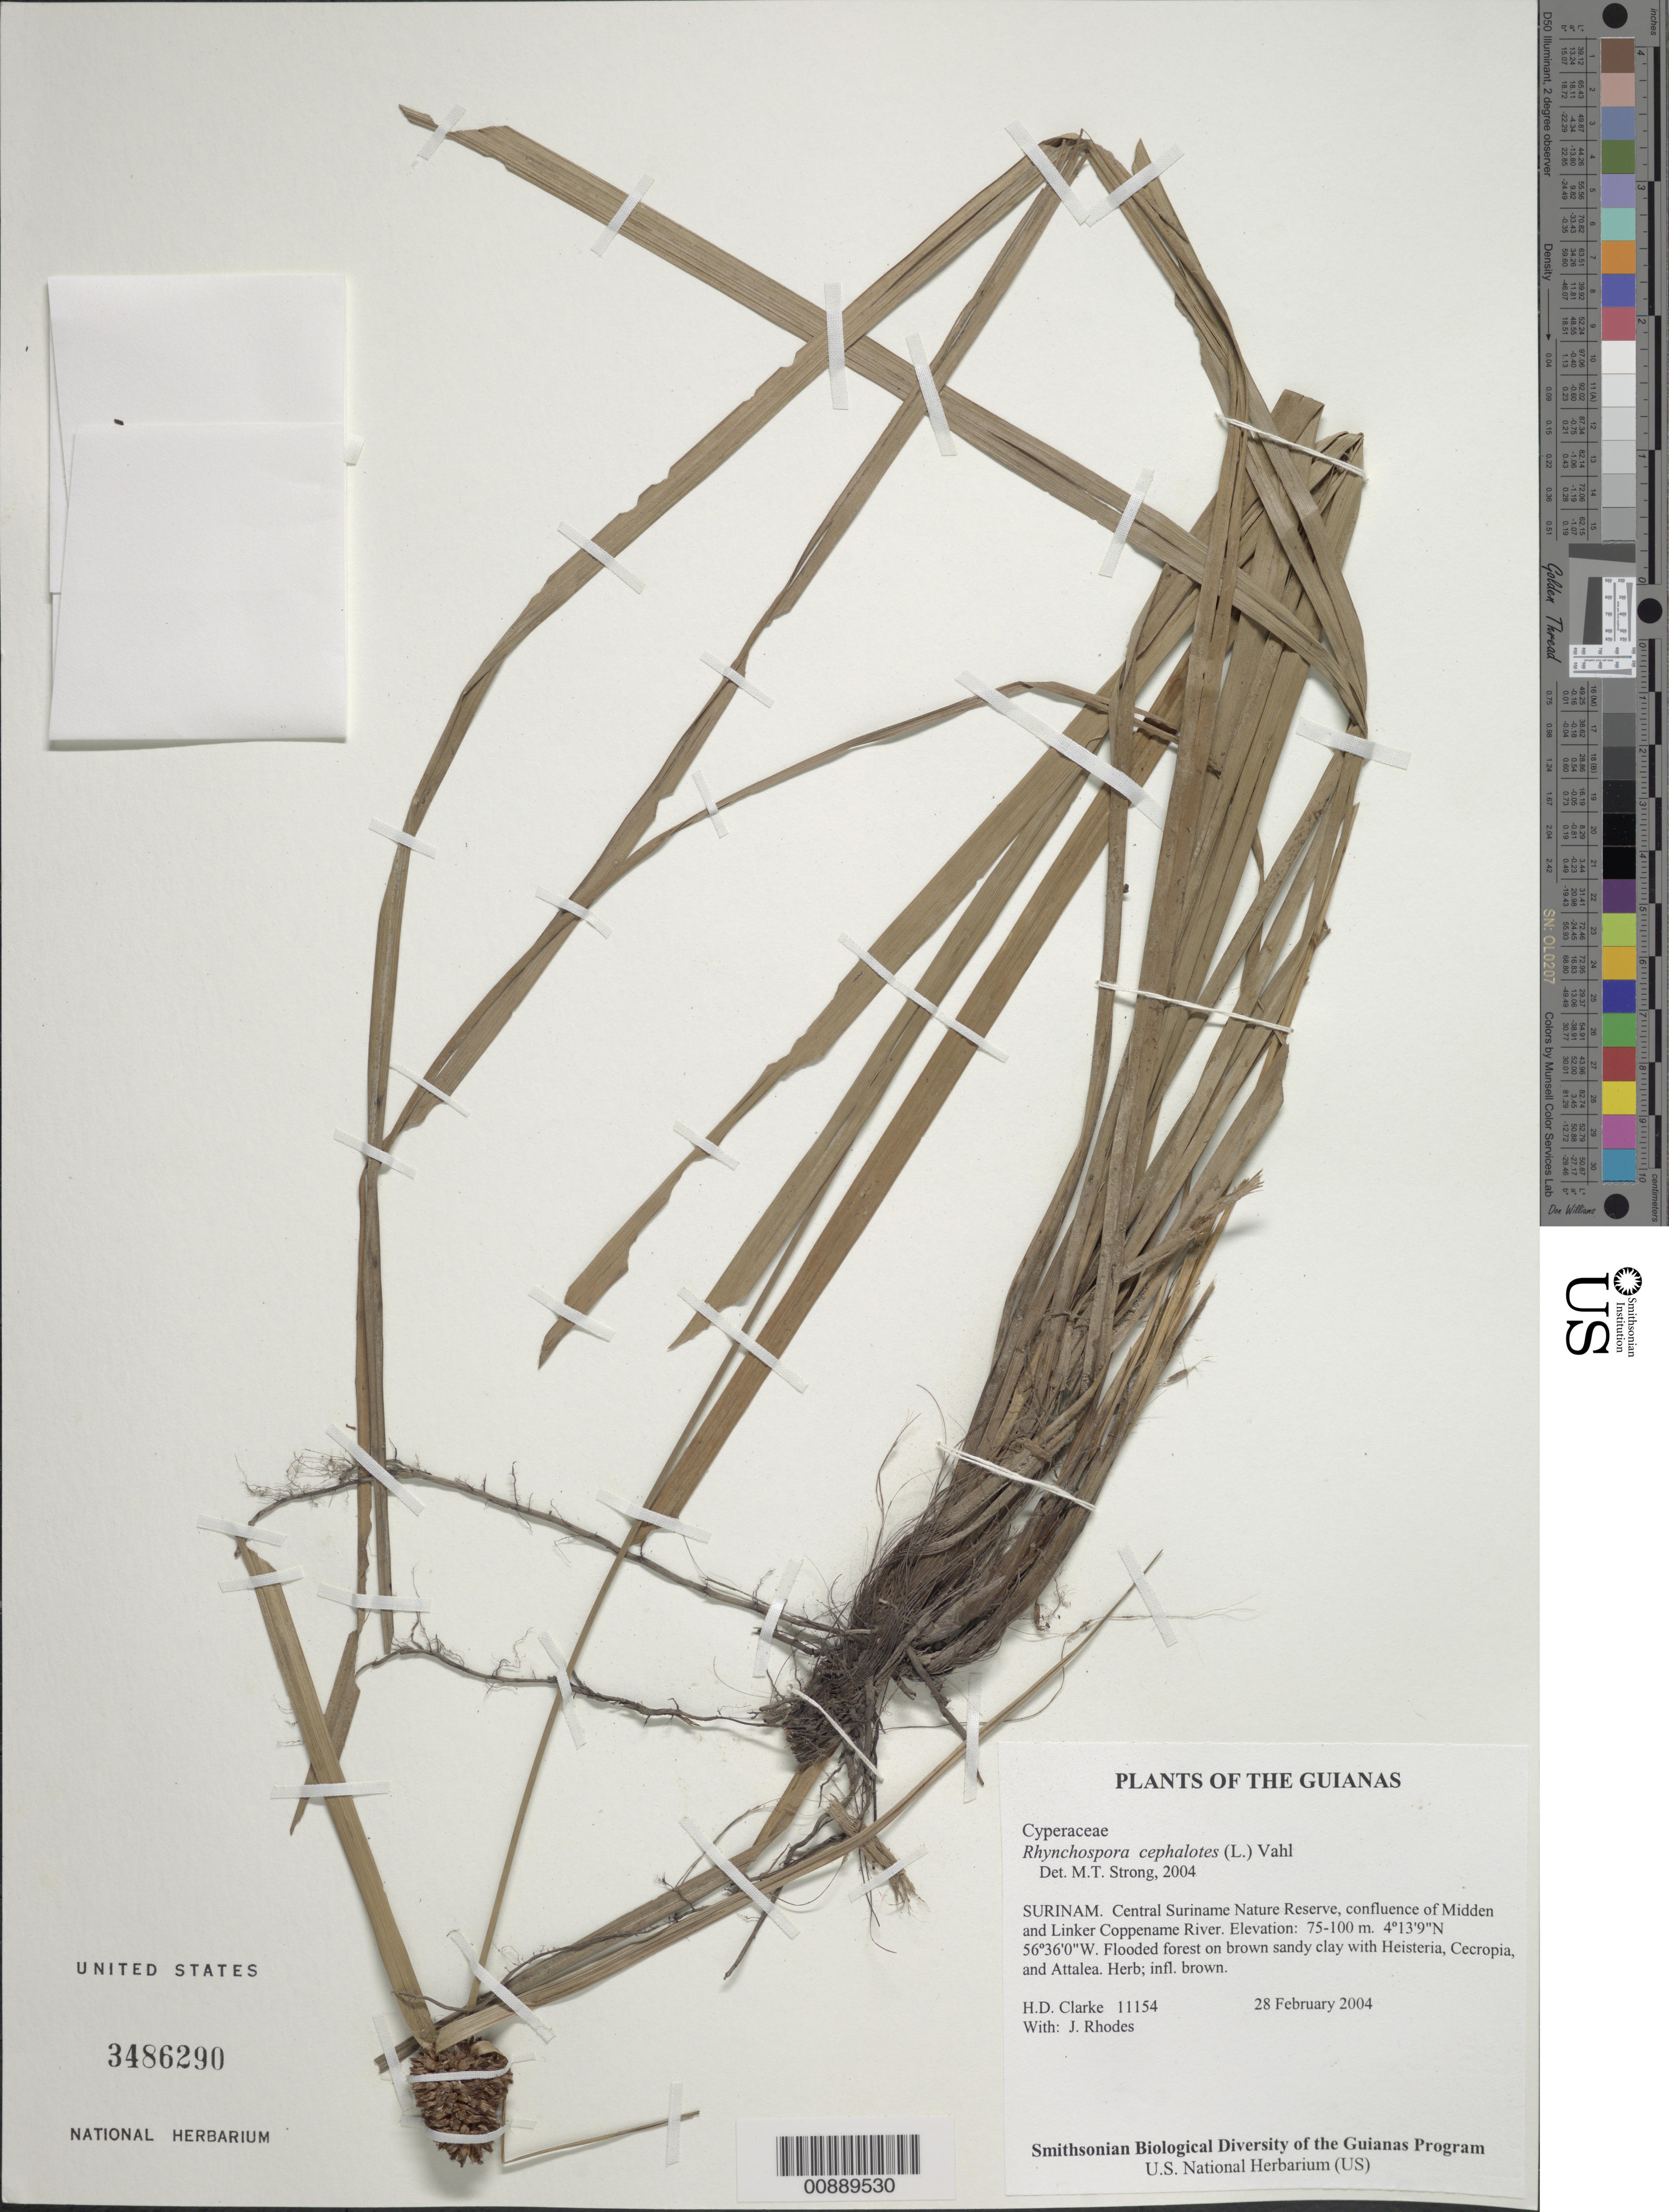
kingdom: Plantae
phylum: Tracheophyta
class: Liliopsida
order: Poales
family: Cyperaceae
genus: Rhynchospora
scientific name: Rhynchospora cephalotes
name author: (L.) Vahl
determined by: Strong, M. T., (US), Smithsonian Institution - National Museum of Natural History (UNITED STATES)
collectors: H. D. Clarke & J. Rhodes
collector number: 11154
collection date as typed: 28 February 2004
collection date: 2004-02-28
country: Suriname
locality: Central Suriname Nature Reserve, confluence of Midden and Linker Coppename River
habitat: Flooded forest on brown sandy clay with Heisteria, Cecropia, and Attalea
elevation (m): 75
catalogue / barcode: US 3486290